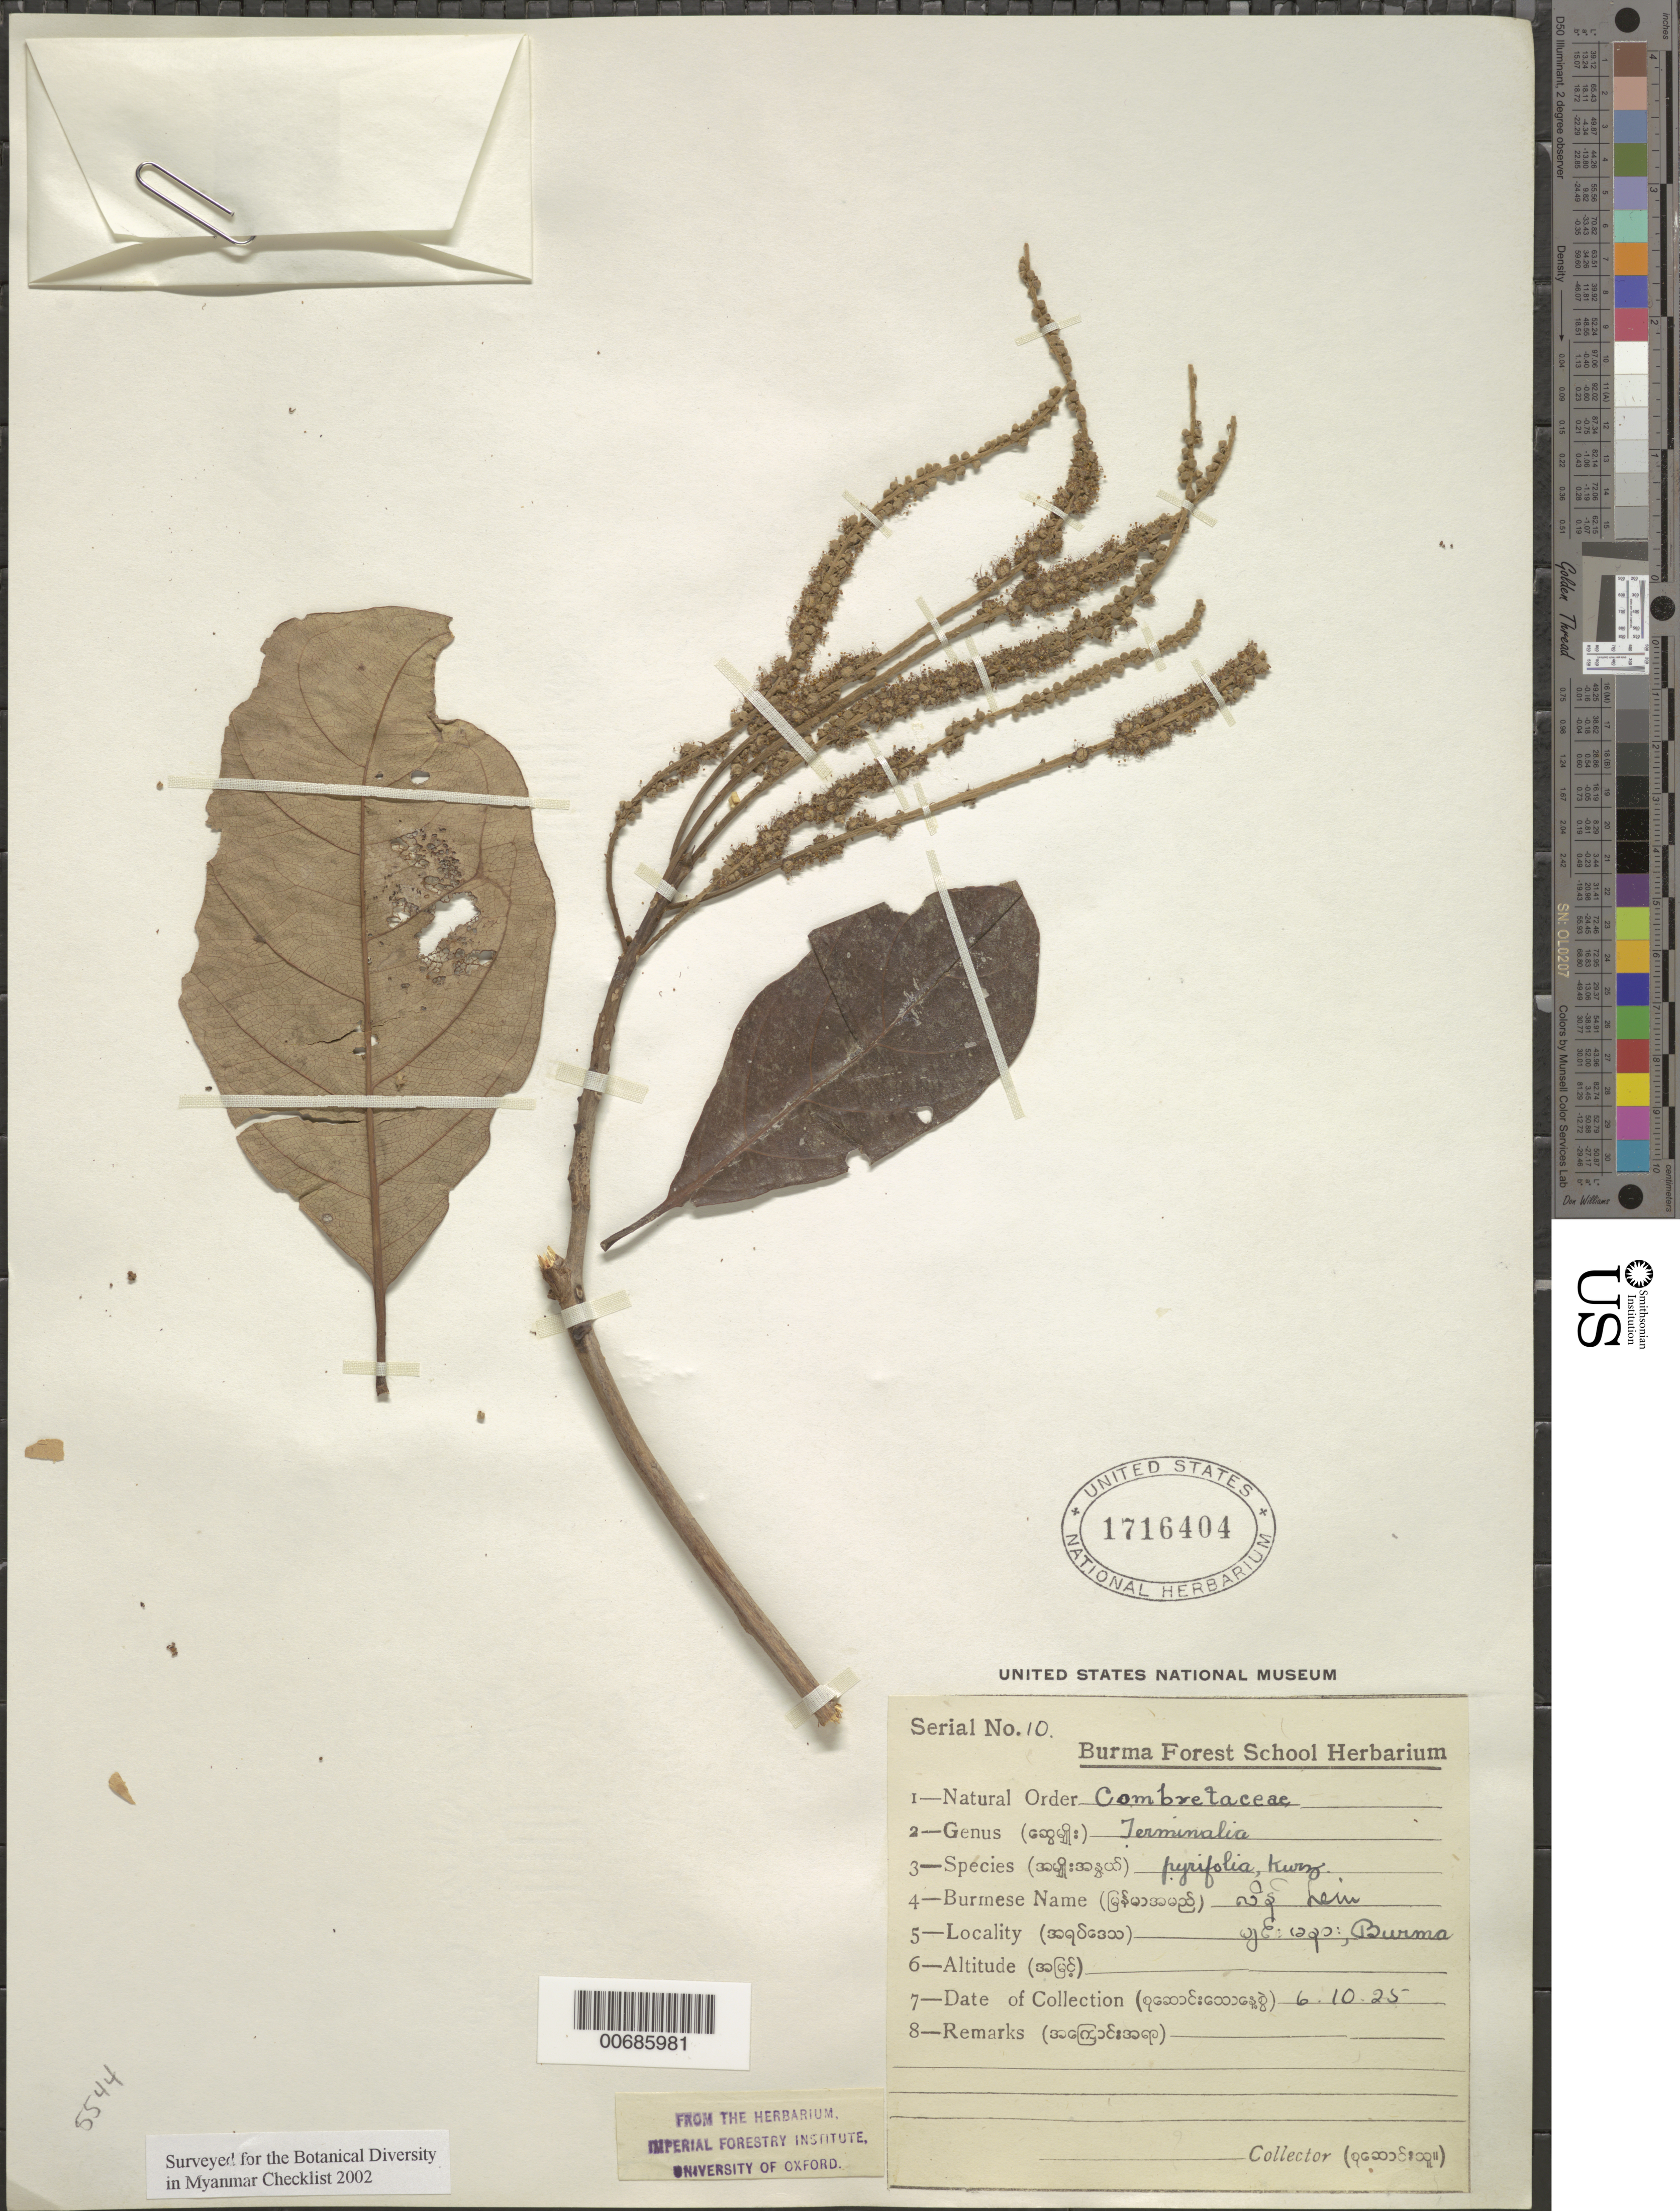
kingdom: Plantae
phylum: Tracheophyta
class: Magnoliopsida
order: Myrtales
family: Combretaceae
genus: Terminalia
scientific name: Terminalia pyrifolia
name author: Kurz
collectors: Burma Forest School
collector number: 10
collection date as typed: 06 Oct 1925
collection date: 1925-10-06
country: Myanmar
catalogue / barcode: US 1716404